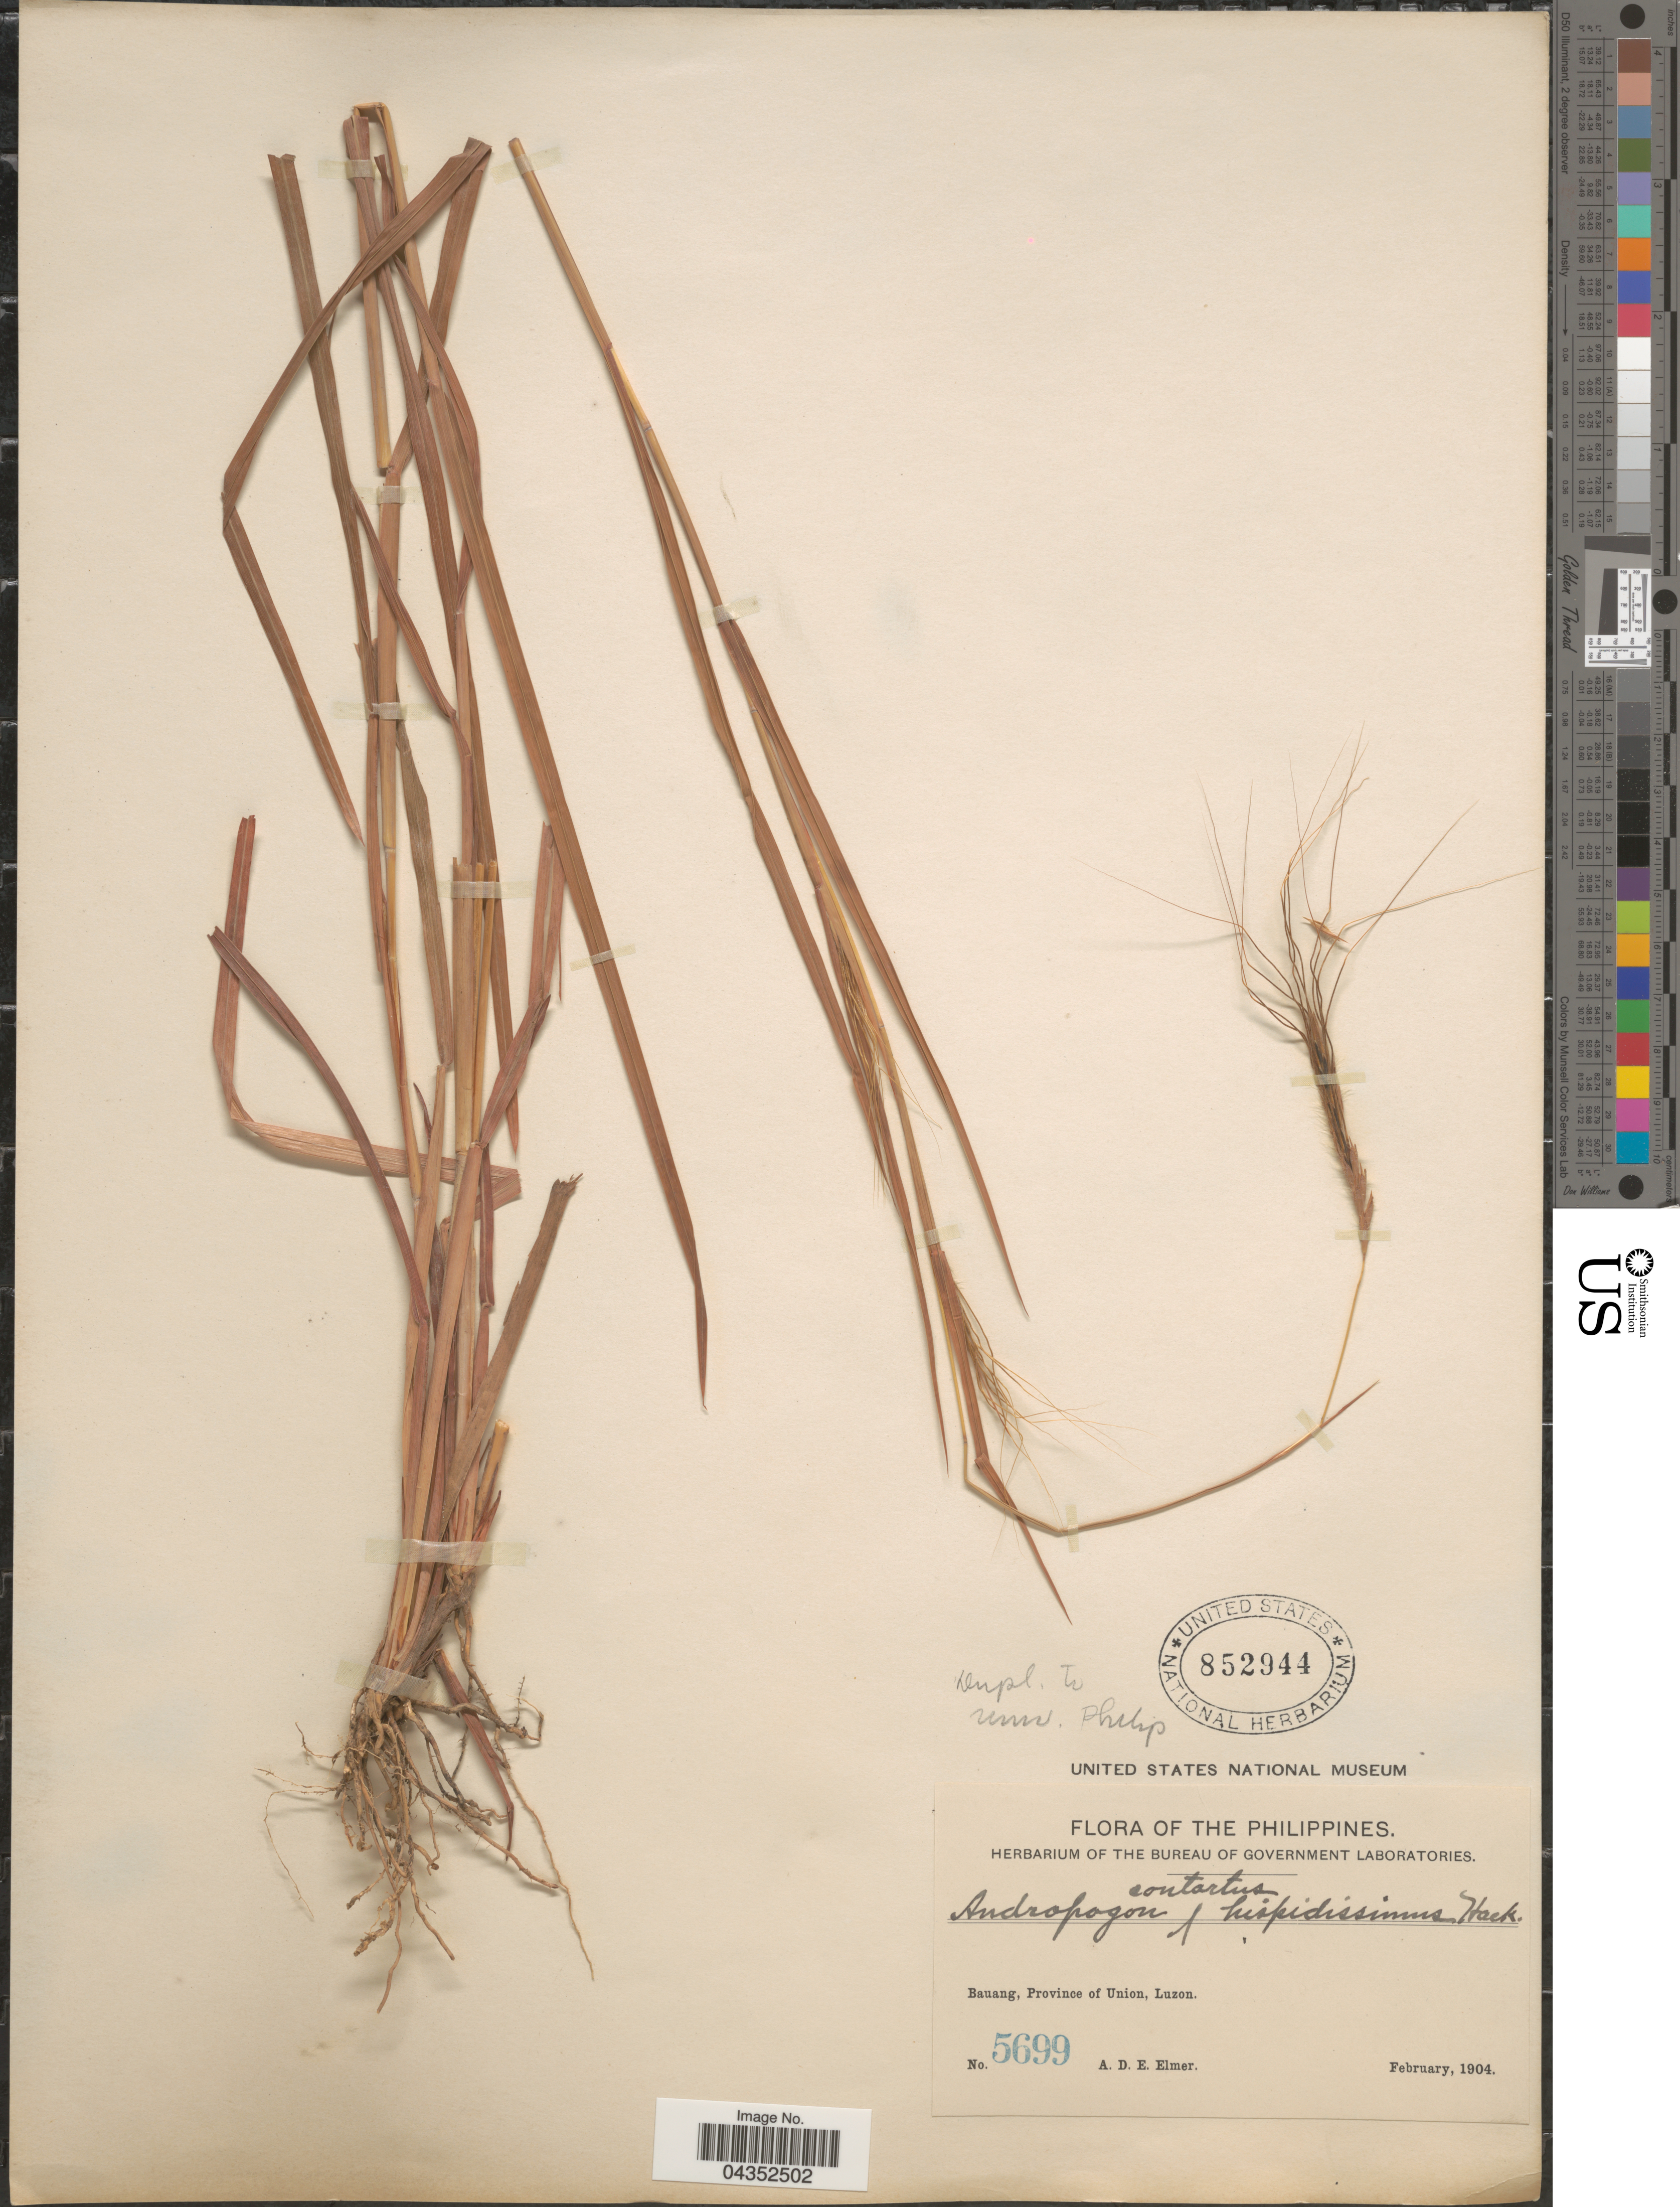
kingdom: Plantae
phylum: Tracheophyta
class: Liliopsida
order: Poales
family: Poaceae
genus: Heteropogon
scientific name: Heteropogon contortus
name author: (L.) P. Beauv. ex Roem. & Schult.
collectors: A. D. E. Elmer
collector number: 5699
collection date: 1904-02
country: Philippines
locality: Bauang, Province of Union, Luzon.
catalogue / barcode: US 852944